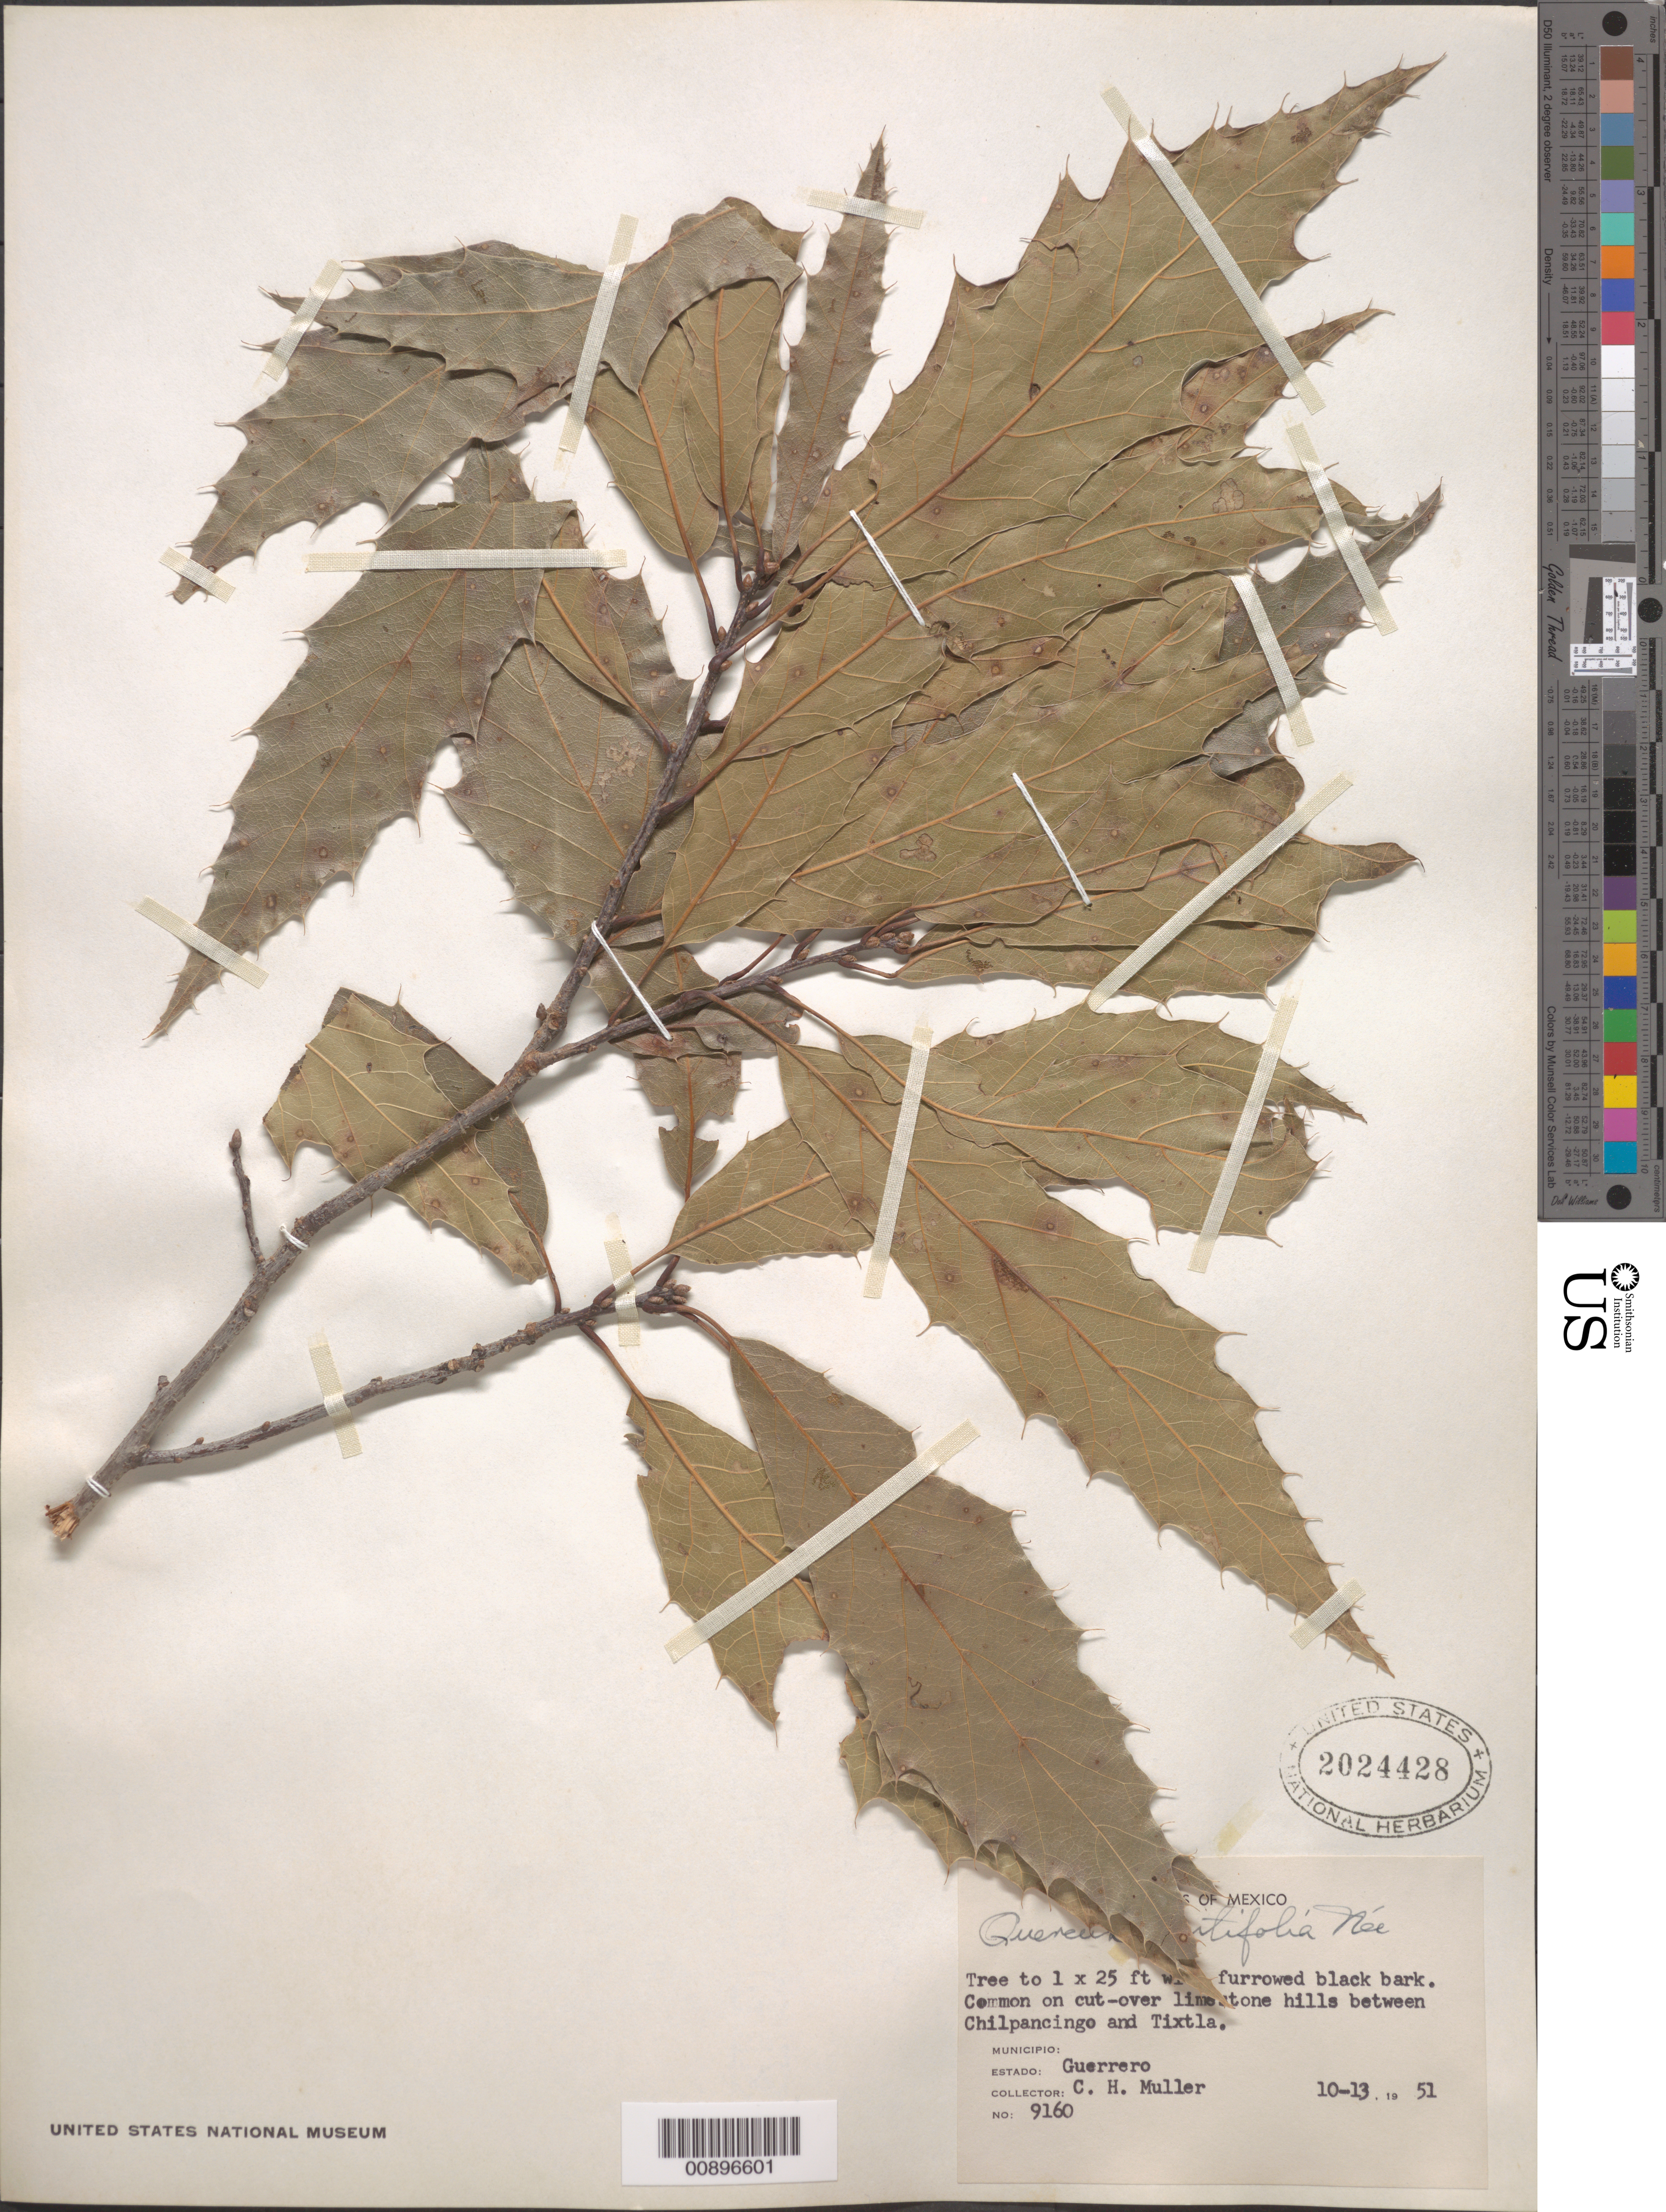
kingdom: Plantae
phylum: Tracheophyta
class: Magnoliopsida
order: Fagales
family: Fagaceae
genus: Quercus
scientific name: Quercus acutifolia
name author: Née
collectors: C. H. Muller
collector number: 9160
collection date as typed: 13 Oct 1951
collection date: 1951-10-13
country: Mexico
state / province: Guerrero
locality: Between Chilpancingo and Tixtla, Guerrero.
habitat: Common on cut-over limestone hills.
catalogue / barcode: US 2024428